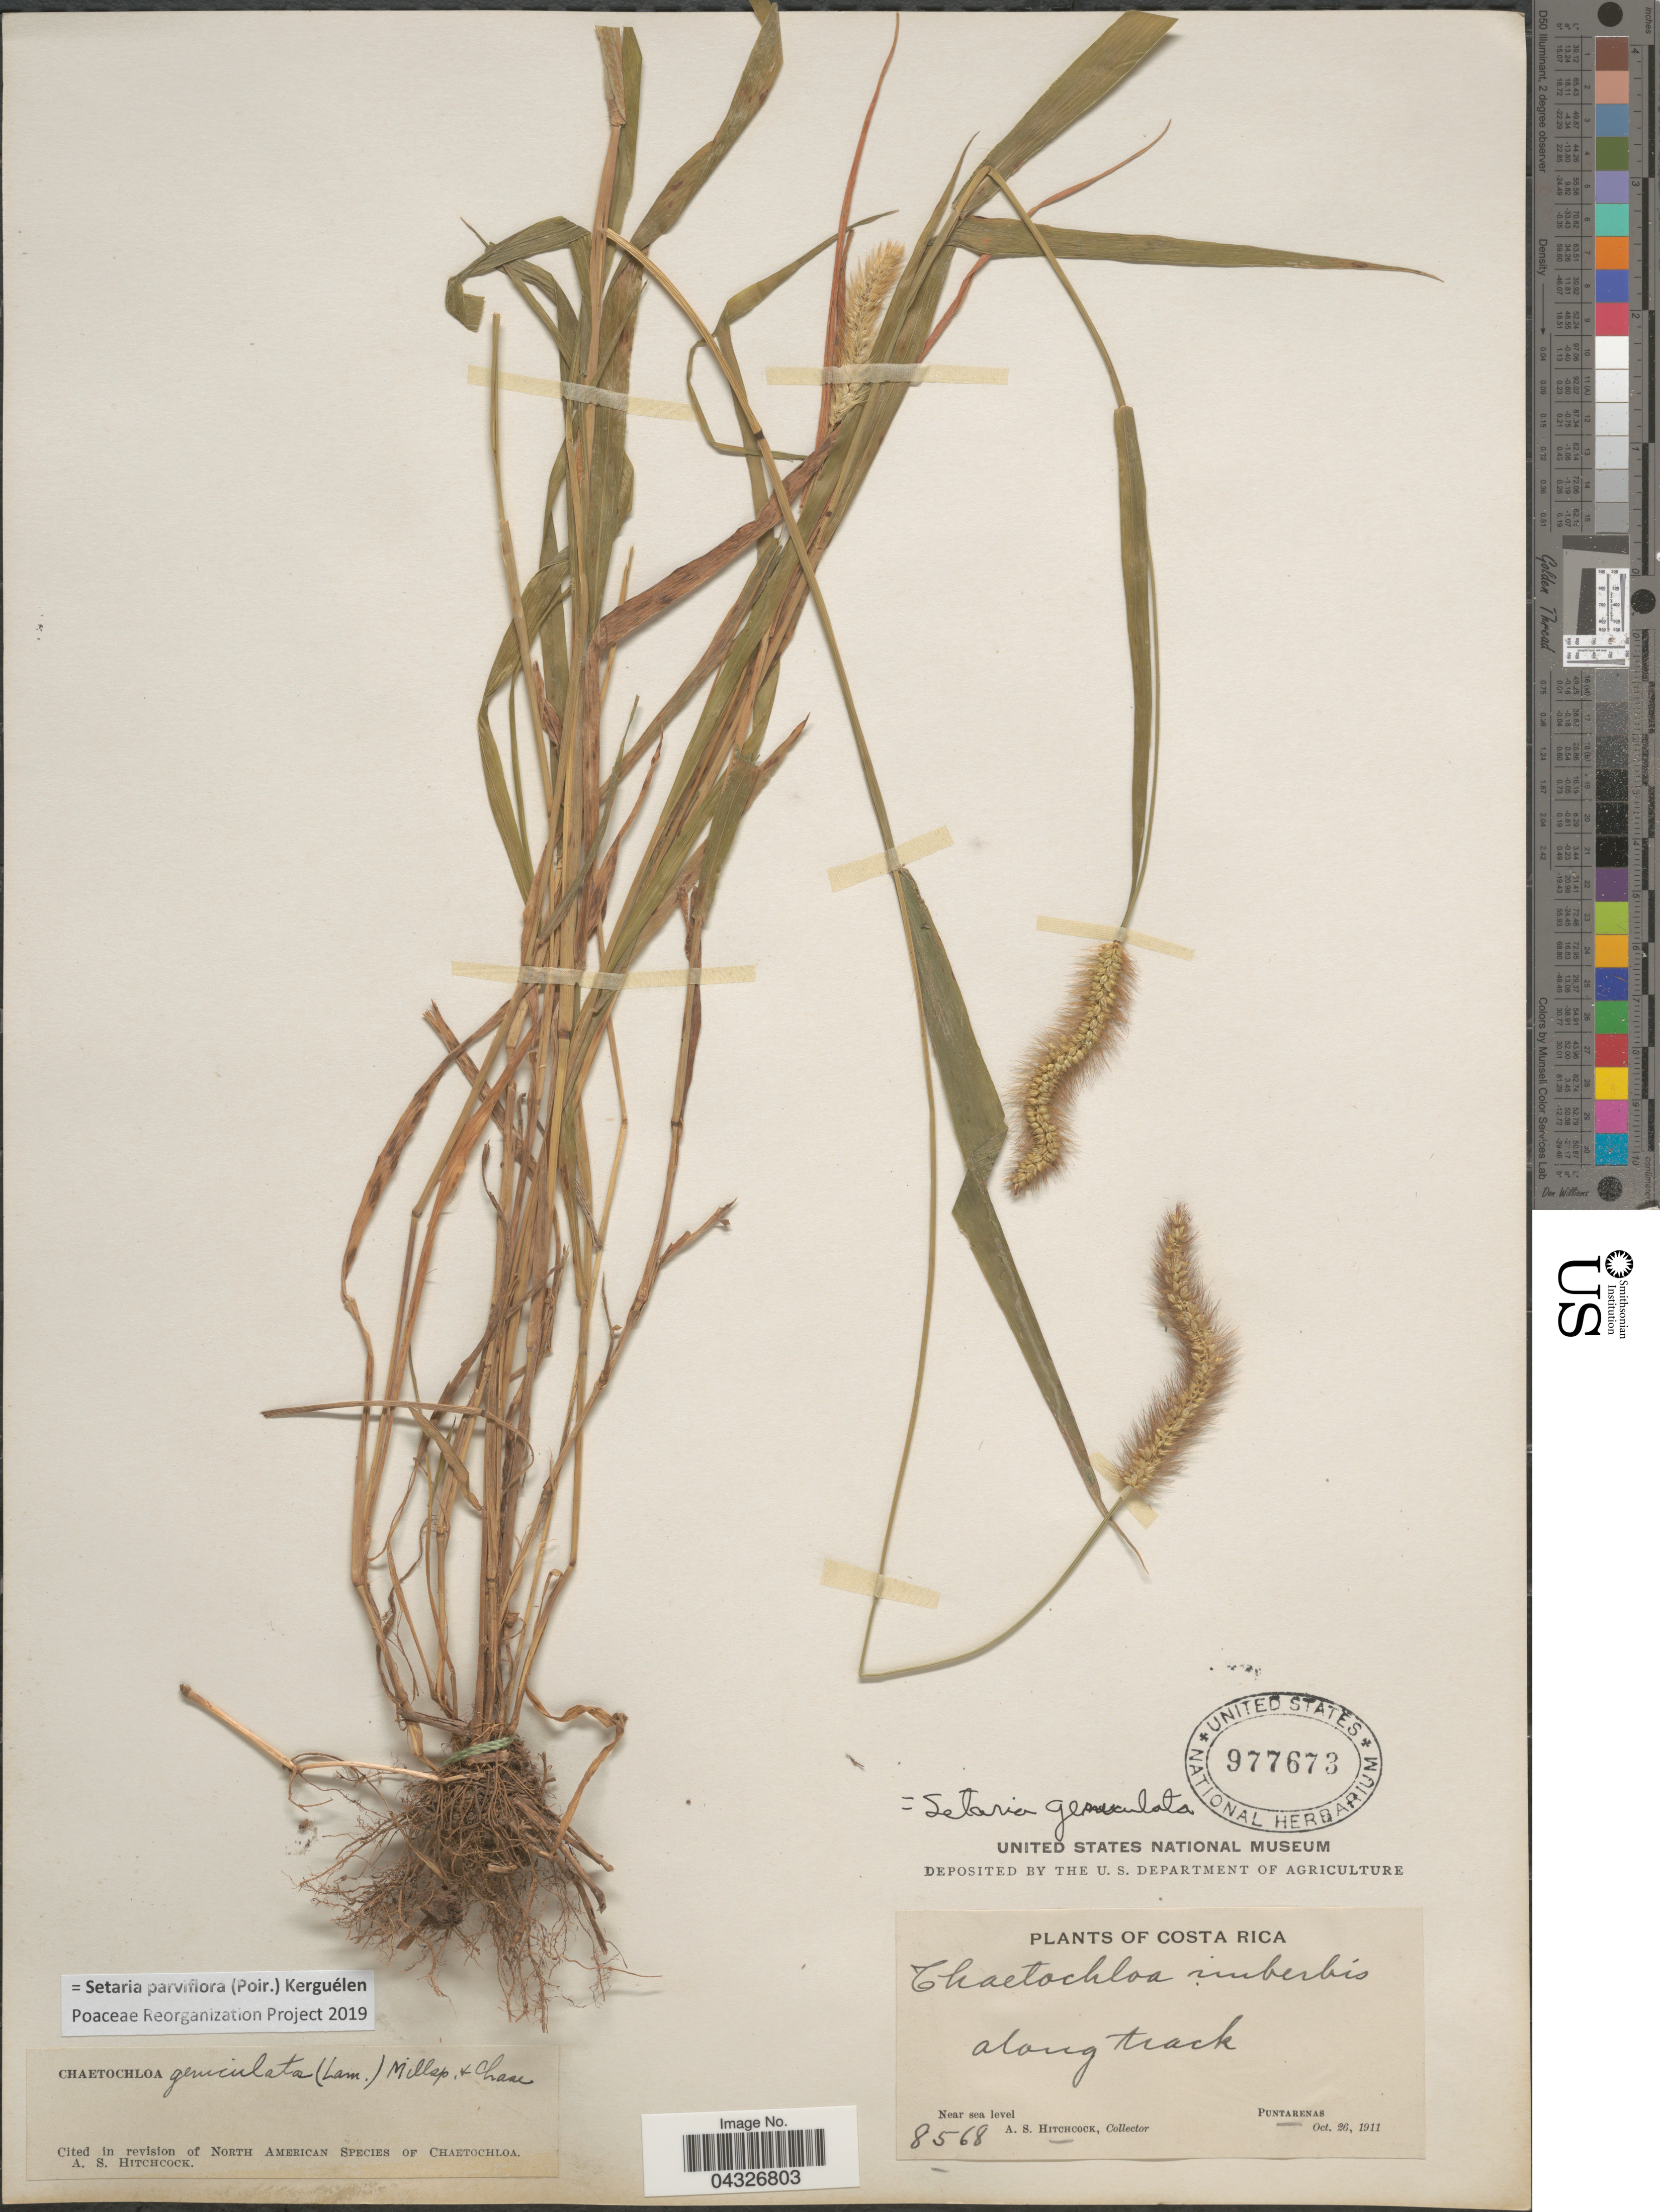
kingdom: Plantae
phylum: Tracheophyta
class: Liliopsida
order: Poales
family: Poaceae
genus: Setaria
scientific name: Setaria parviflora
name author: (Poir.) Kerguélen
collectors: A. S. Hitchcock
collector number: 8568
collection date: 1911-10-26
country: Costa Rica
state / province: Puntarenas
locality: Along track.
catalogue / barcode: US 977673